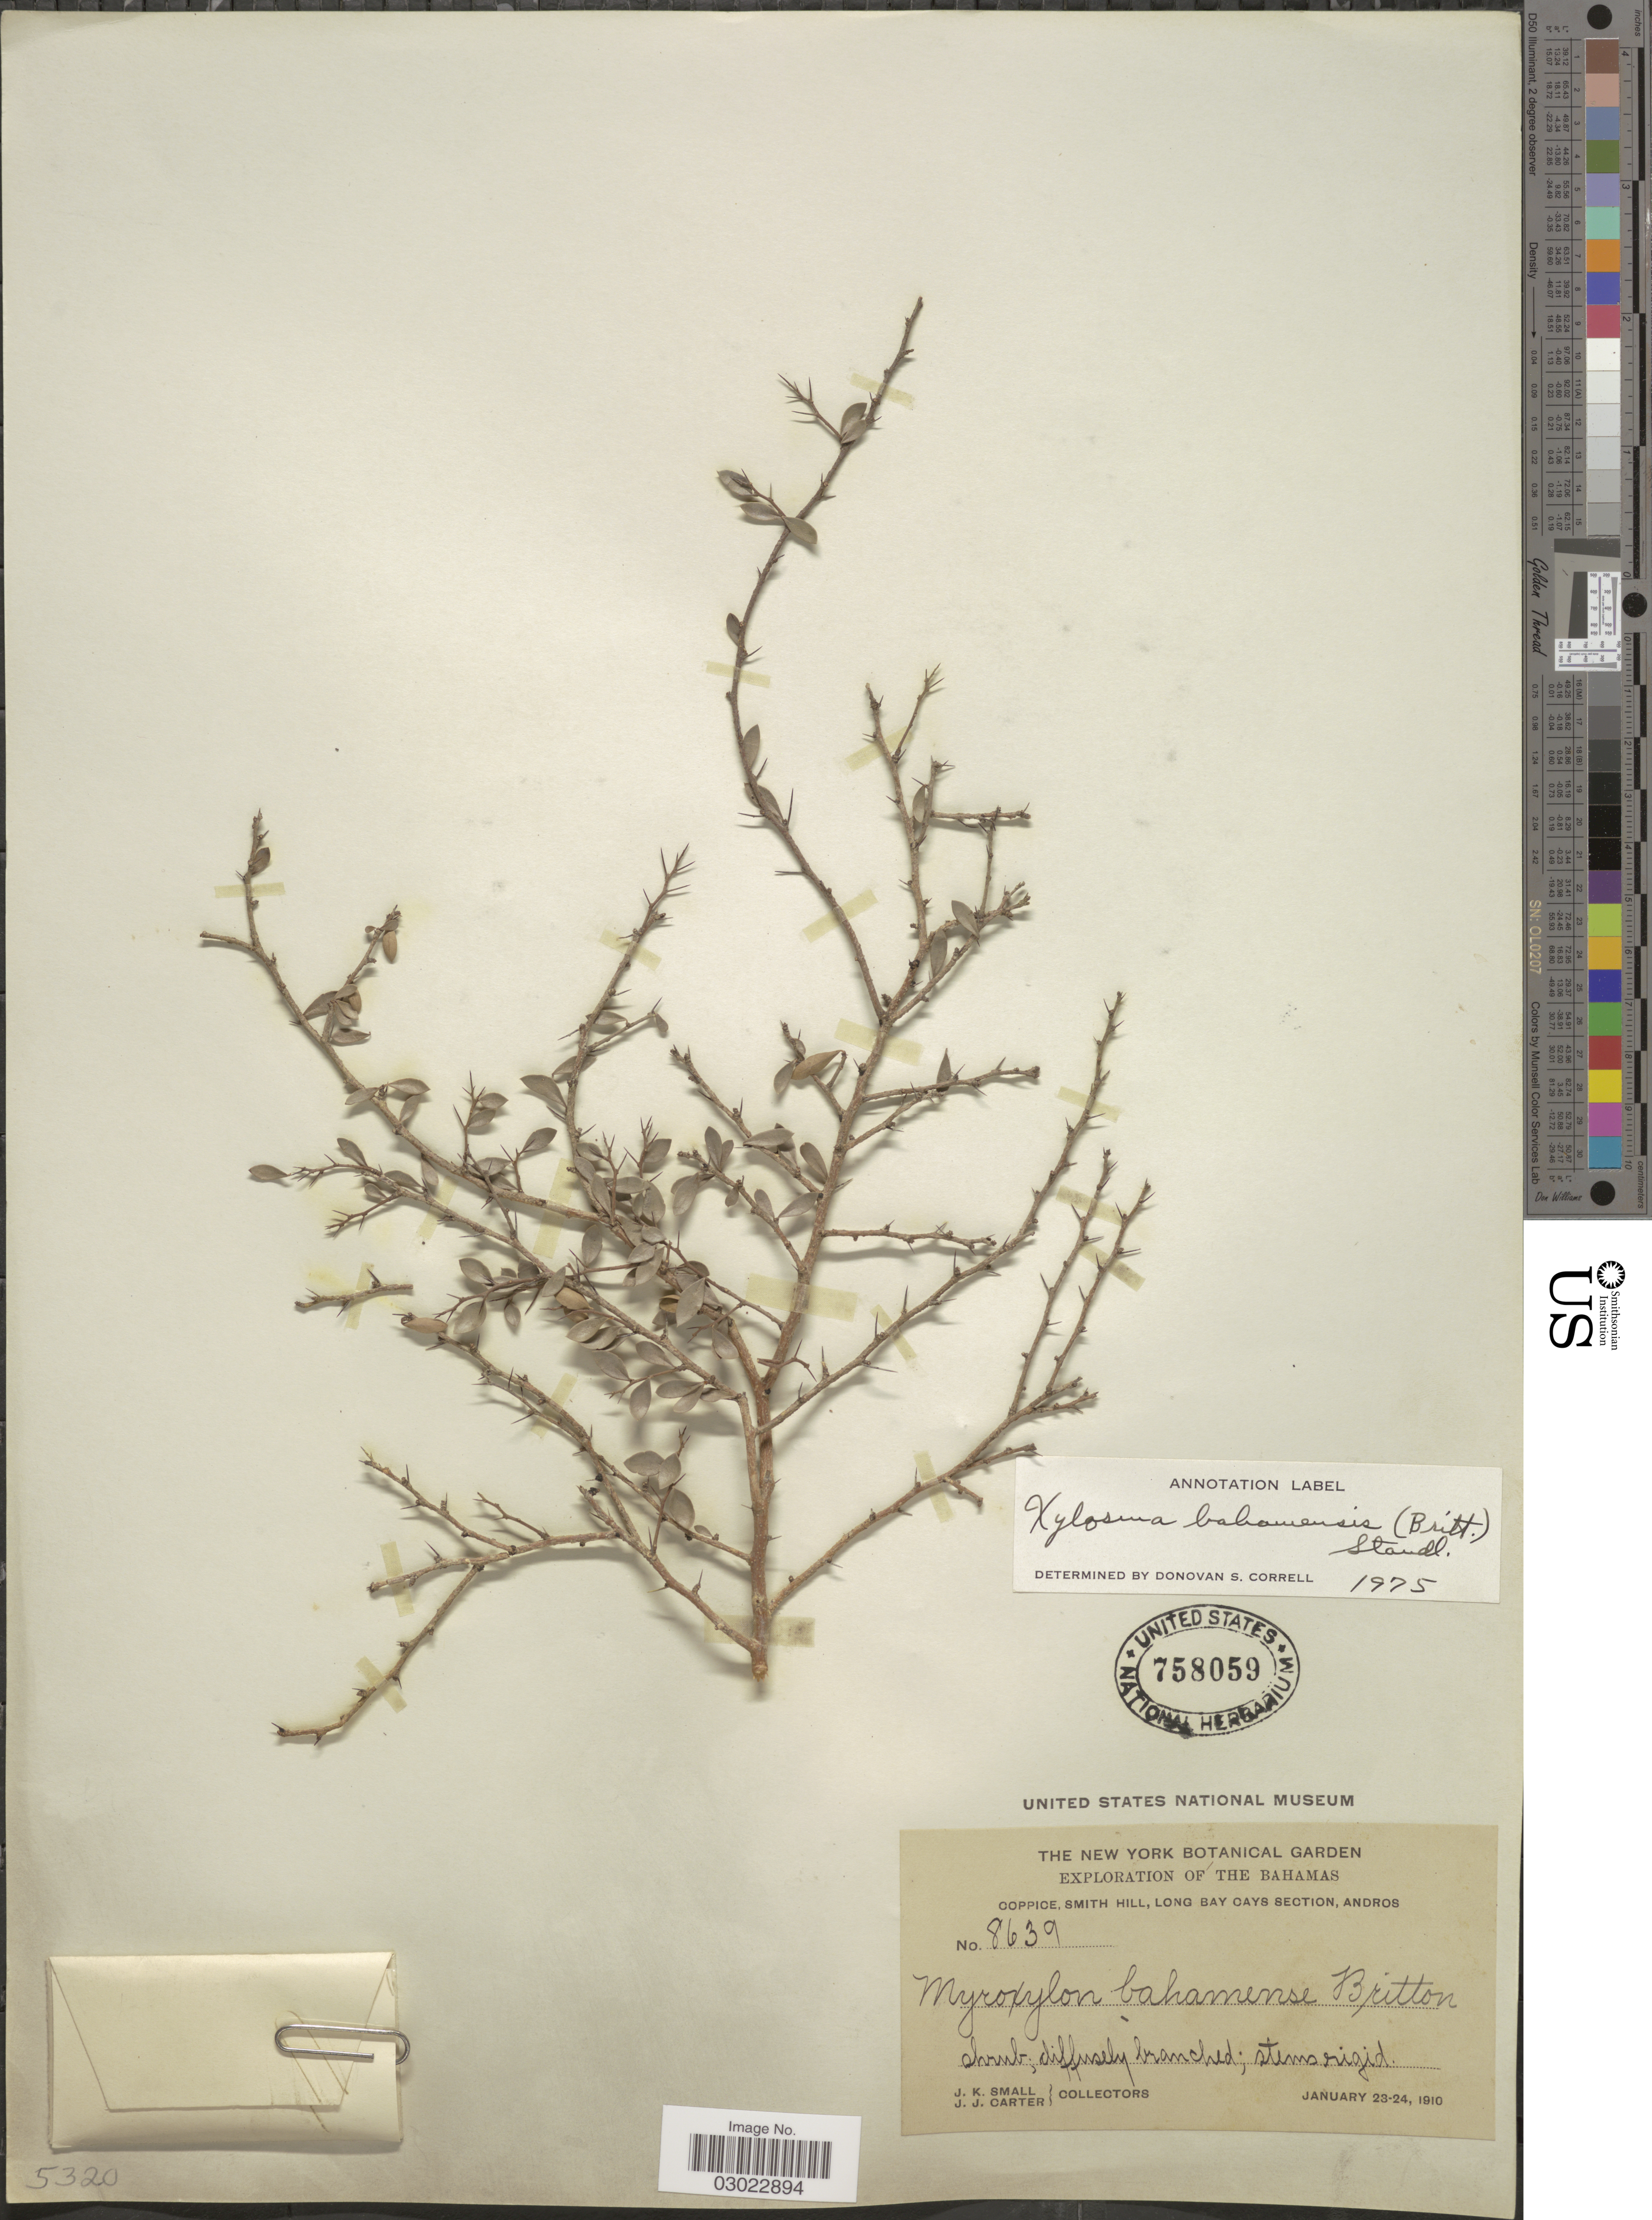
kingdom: Plantae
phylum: Tracheophyta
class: Magnoliopsida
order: Malpighiales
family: Salicaceae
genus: Xylosma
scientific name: Xylosma bahamensis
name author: Standl.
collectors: J. K. Small & J. Carter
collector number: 8639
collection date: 1910-01-23/1910-01-24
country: Bahamas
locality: Coppice, Smith Hill, Long Bay Cays Section, Andros.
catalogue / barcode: US 758059